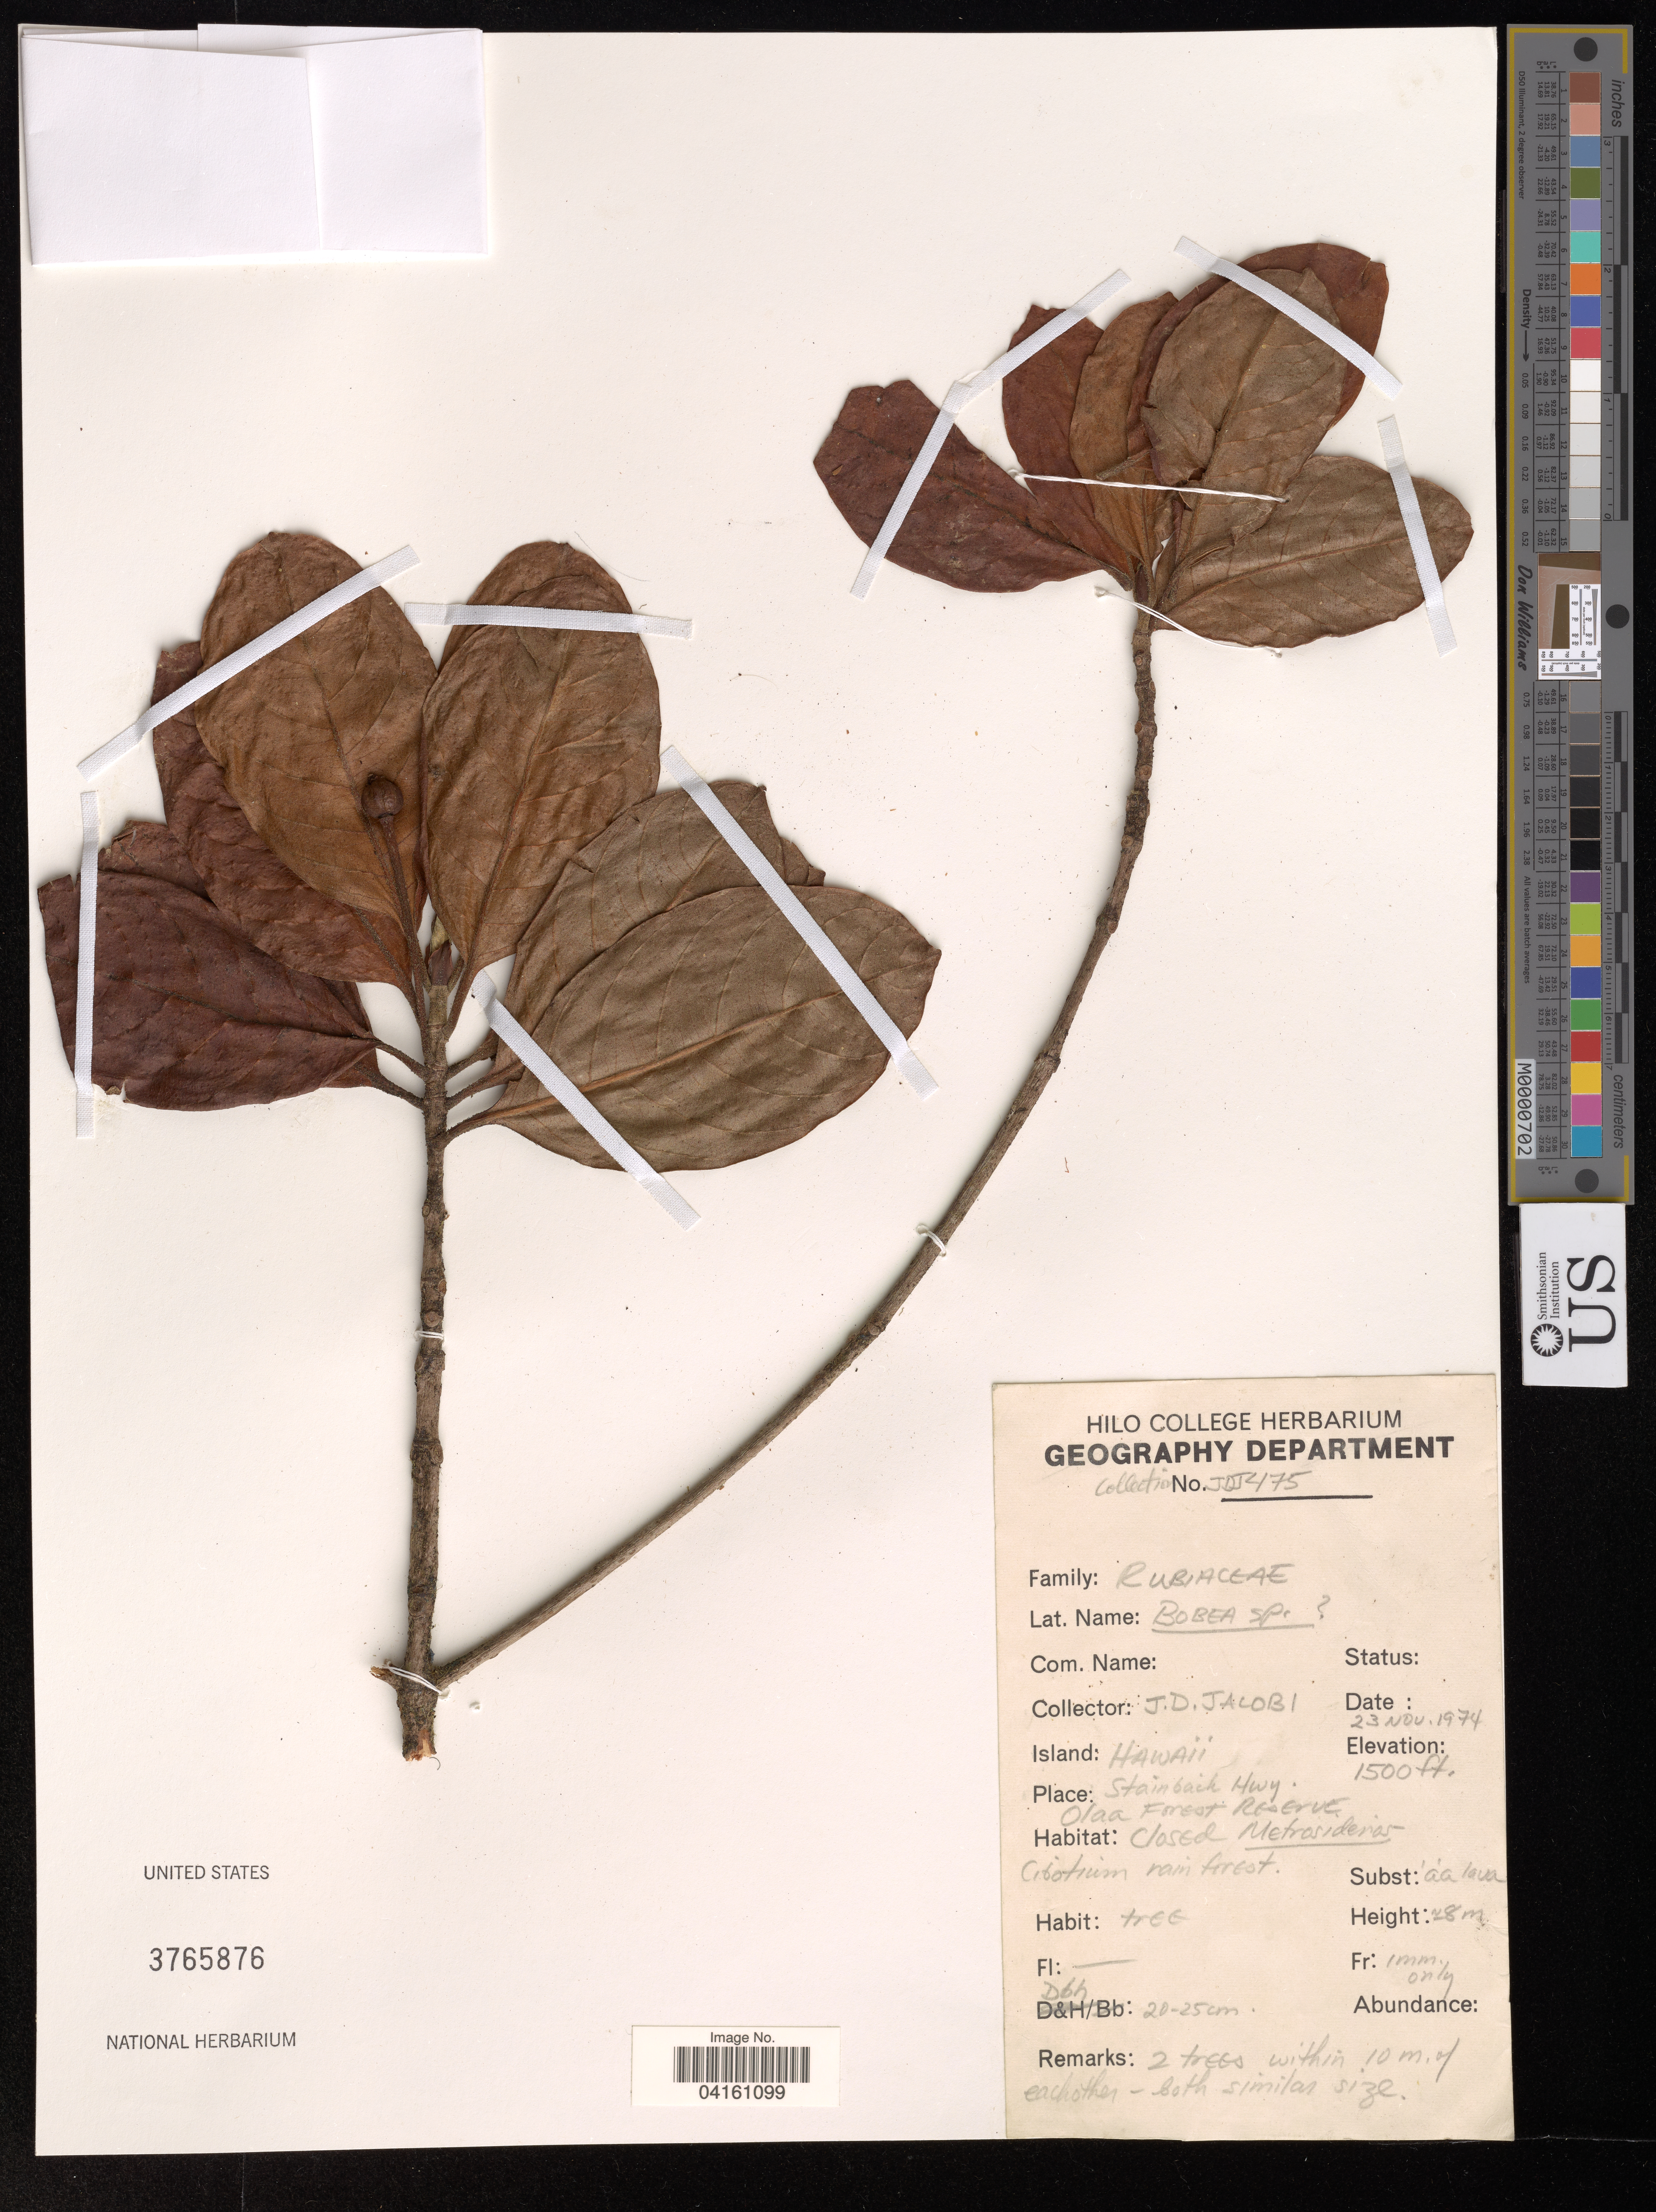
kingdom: Plantae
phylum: Tracheophyta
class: Magnoliopsida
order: Gentianales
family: Rubiaceae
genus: Bobea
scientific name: Bobea sp.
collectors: J. Jacobi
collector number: JDJ475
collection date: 1974-11-23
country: United States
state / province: Hawaii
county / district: Hawaii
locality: Stainback Hwy. Olaa Forest Reserve.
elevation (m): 457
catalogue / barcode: US 3765876